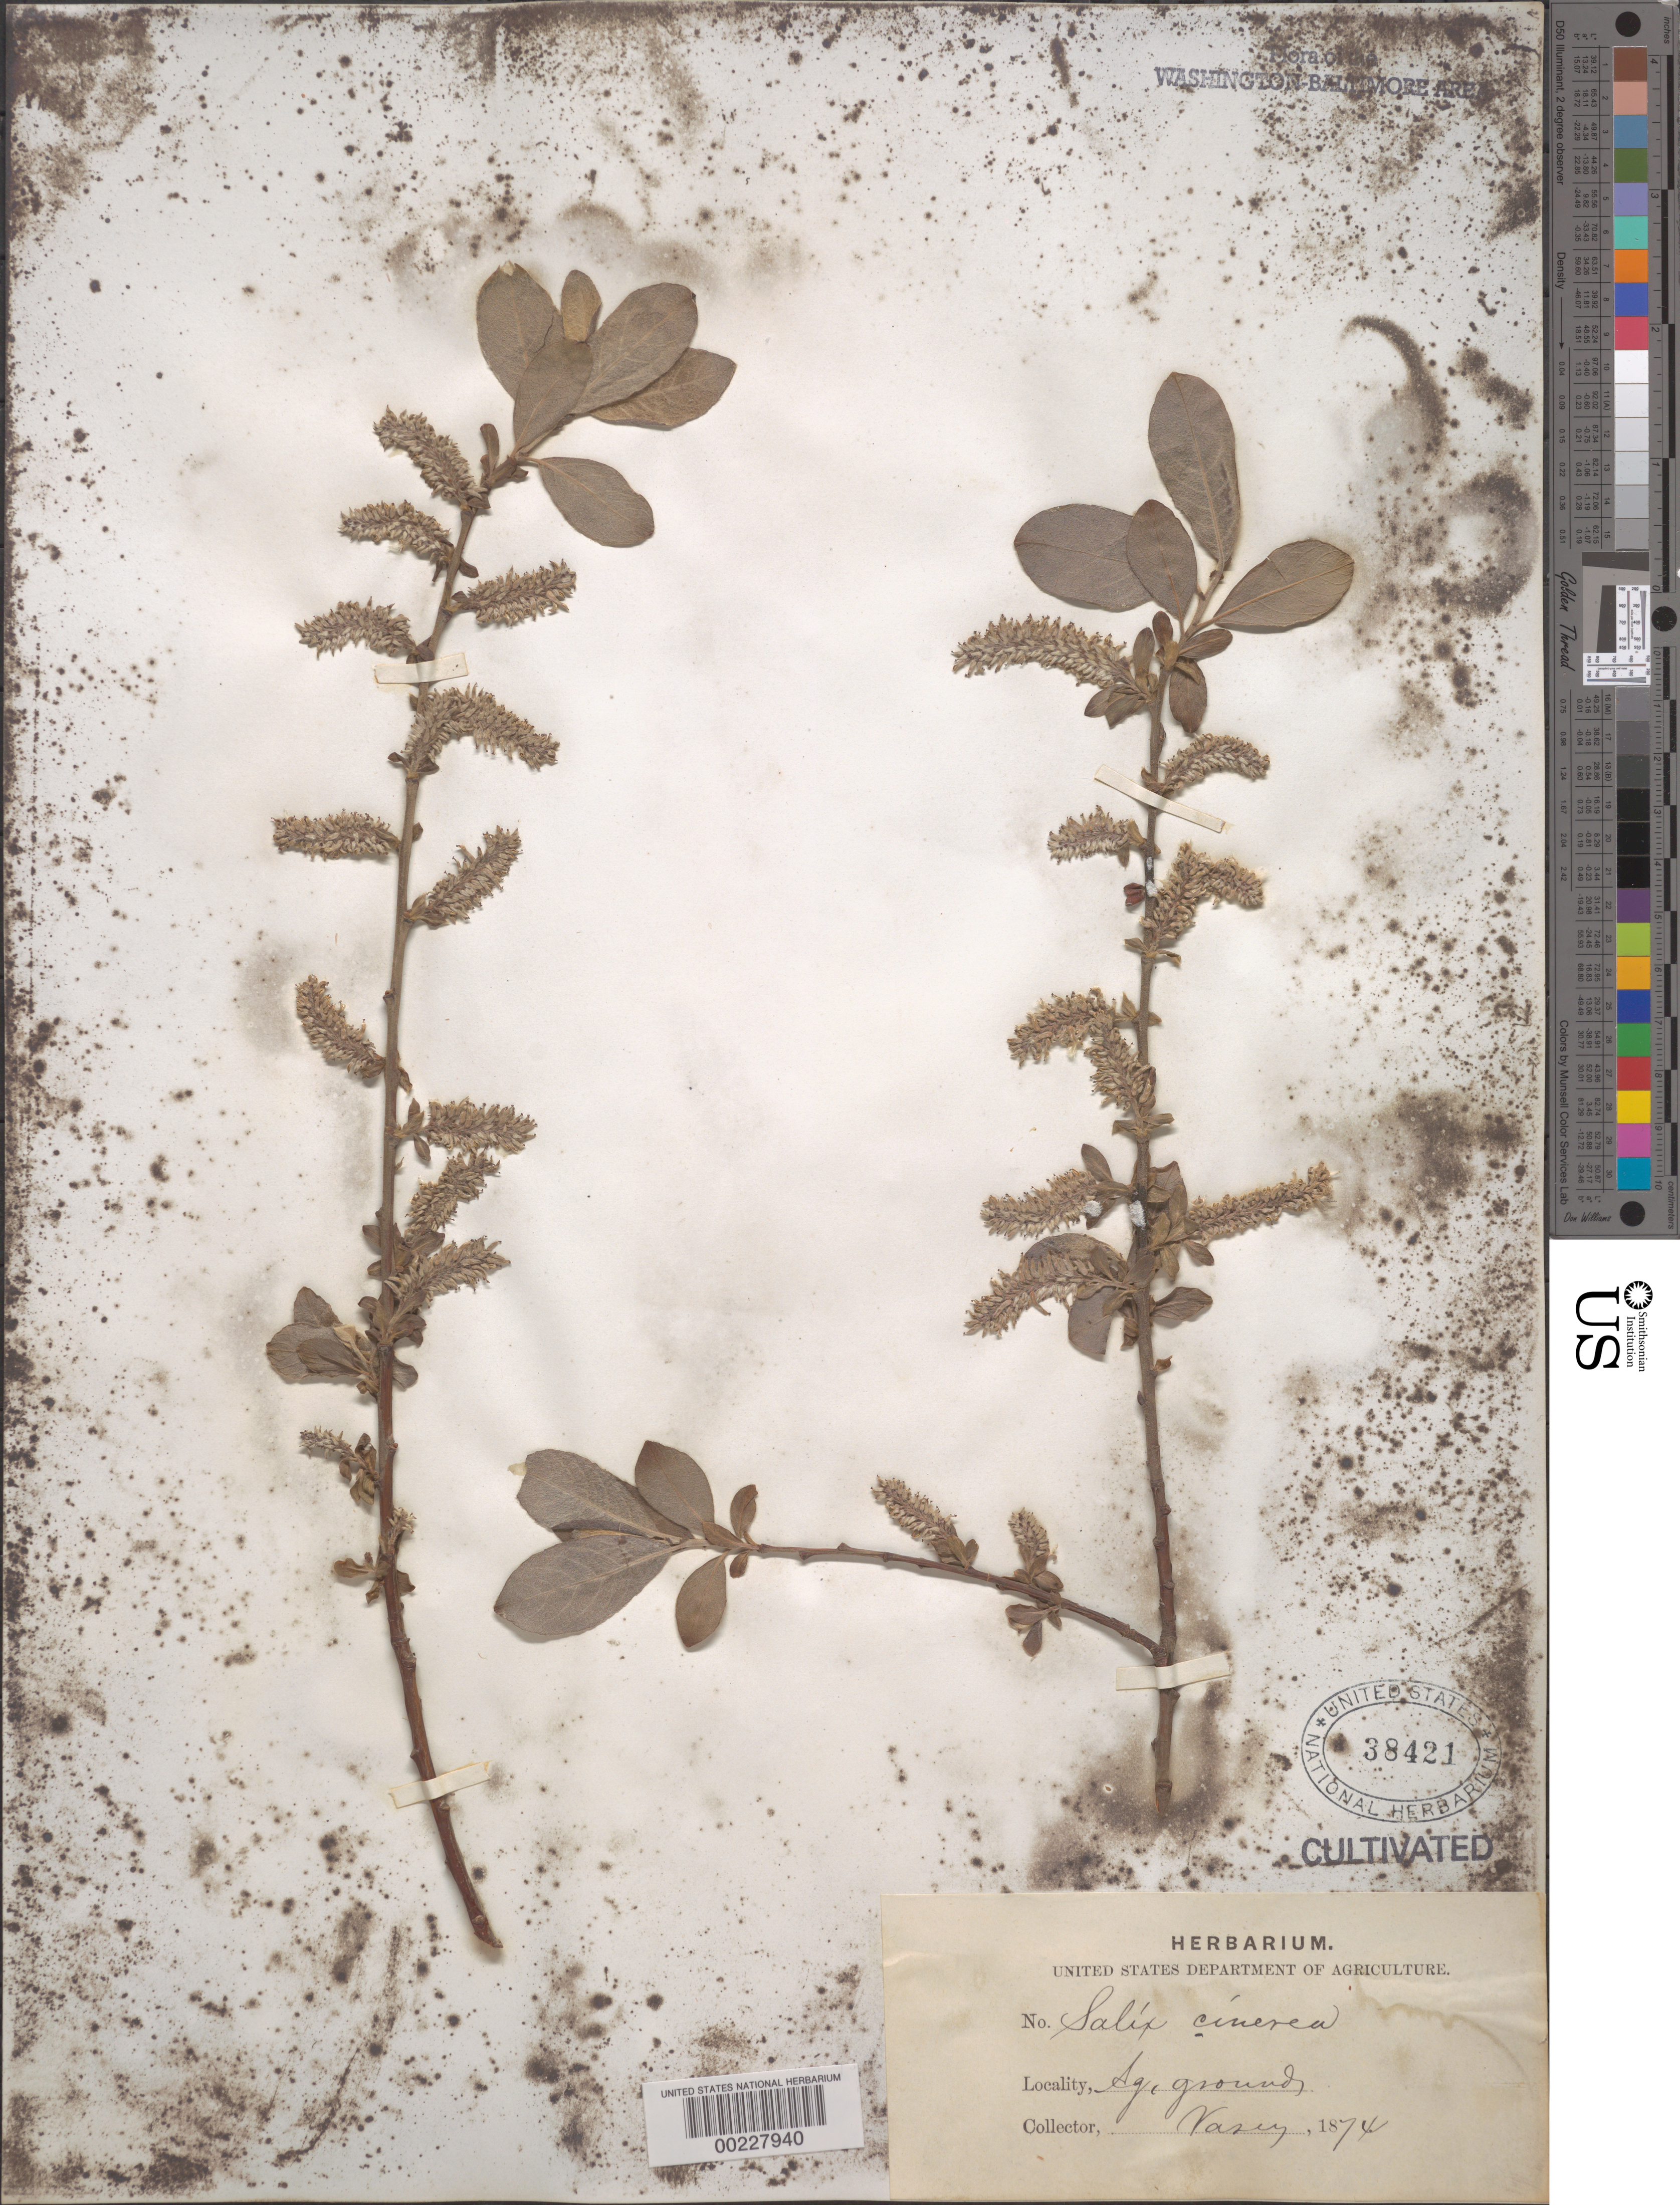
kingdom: Plantae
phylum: Tracheophyta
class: Magnoliopsida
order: Malpighiales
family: Salicaceae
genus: Salix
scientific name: Salix cinerea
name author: L.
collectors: G. R. Vasey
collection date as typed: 1874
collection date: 1874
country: United States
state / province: District of Columbia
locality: Agriculture grounds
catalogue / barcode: US 38421